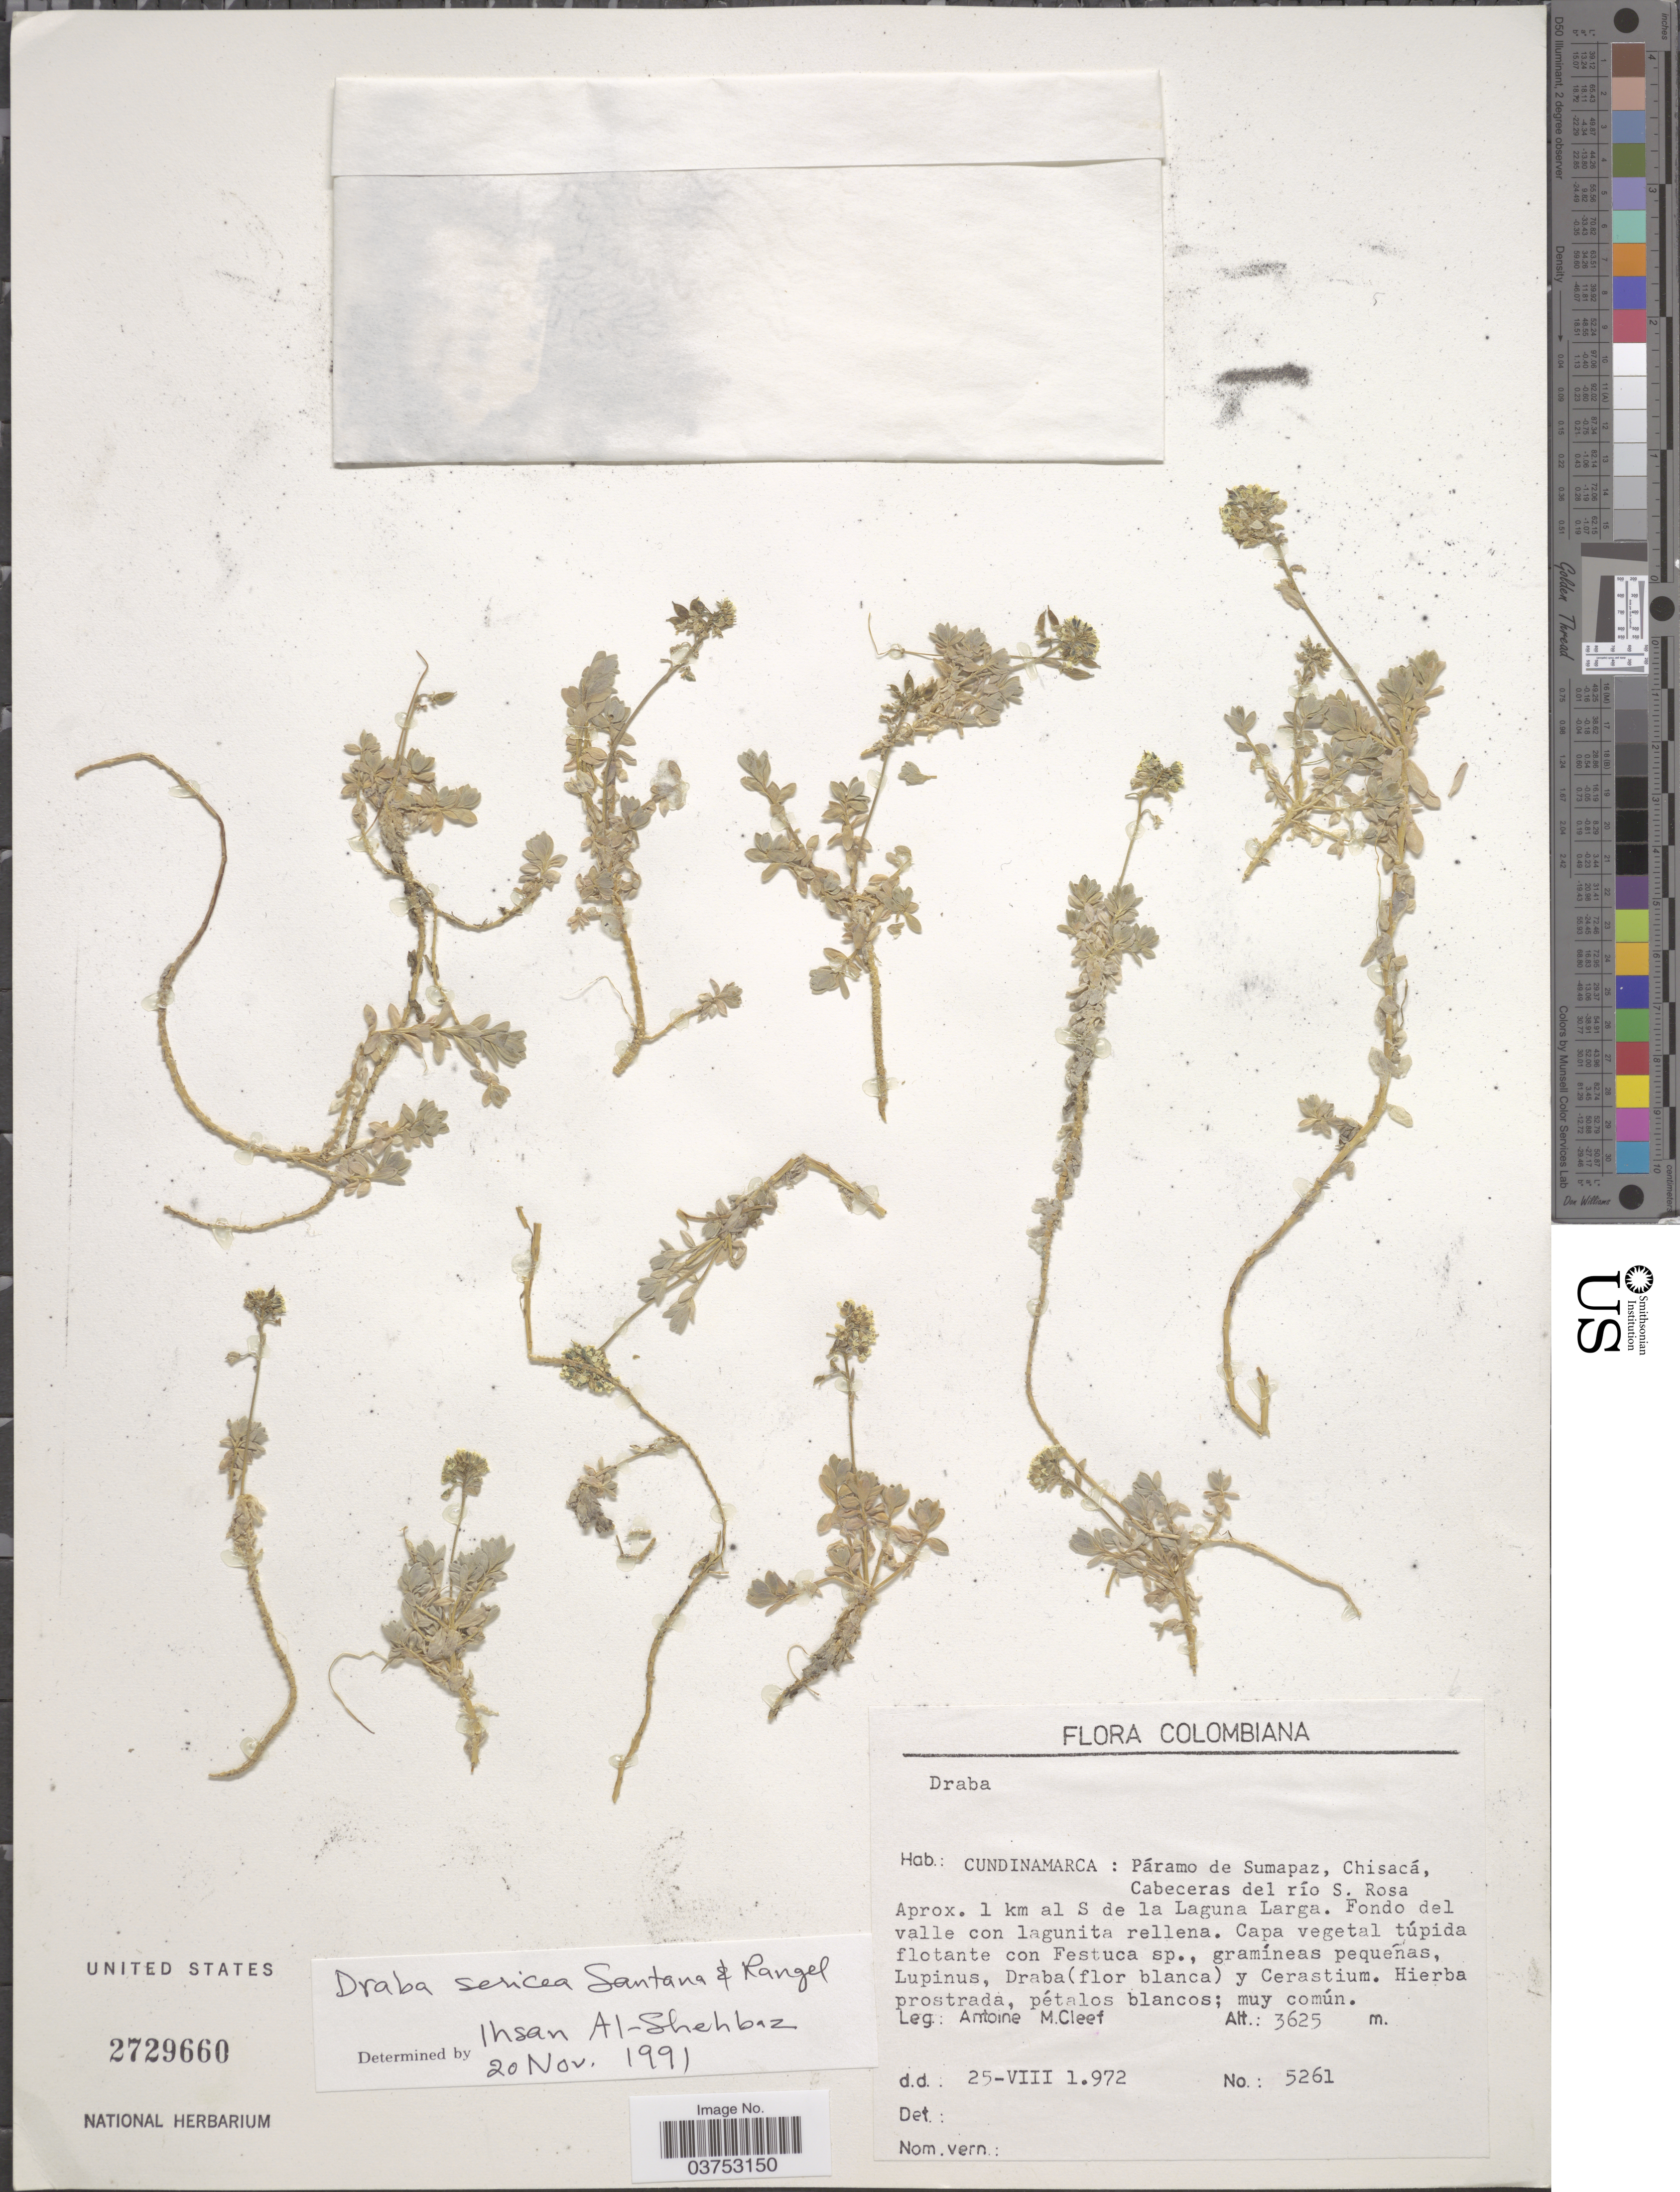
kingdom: Plantae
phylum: Tracheophyta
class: Magnoliopsida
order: Brassicales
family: Brassicaceae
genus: Draba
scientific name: Draba sericea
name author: Santana & J.O. Rangel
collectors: A. M. Cleef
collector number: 5261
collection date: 1972-08-25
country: Colombia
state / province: Cundinamarca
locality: Páramo de Sumapaz, Chisacá, Cabeceras del río S. Rosa. Aprox. 1 km al S de la Laguna Larga. Fondo del valle con lagunita rellena.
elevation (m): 3625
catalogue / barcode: US 2729660